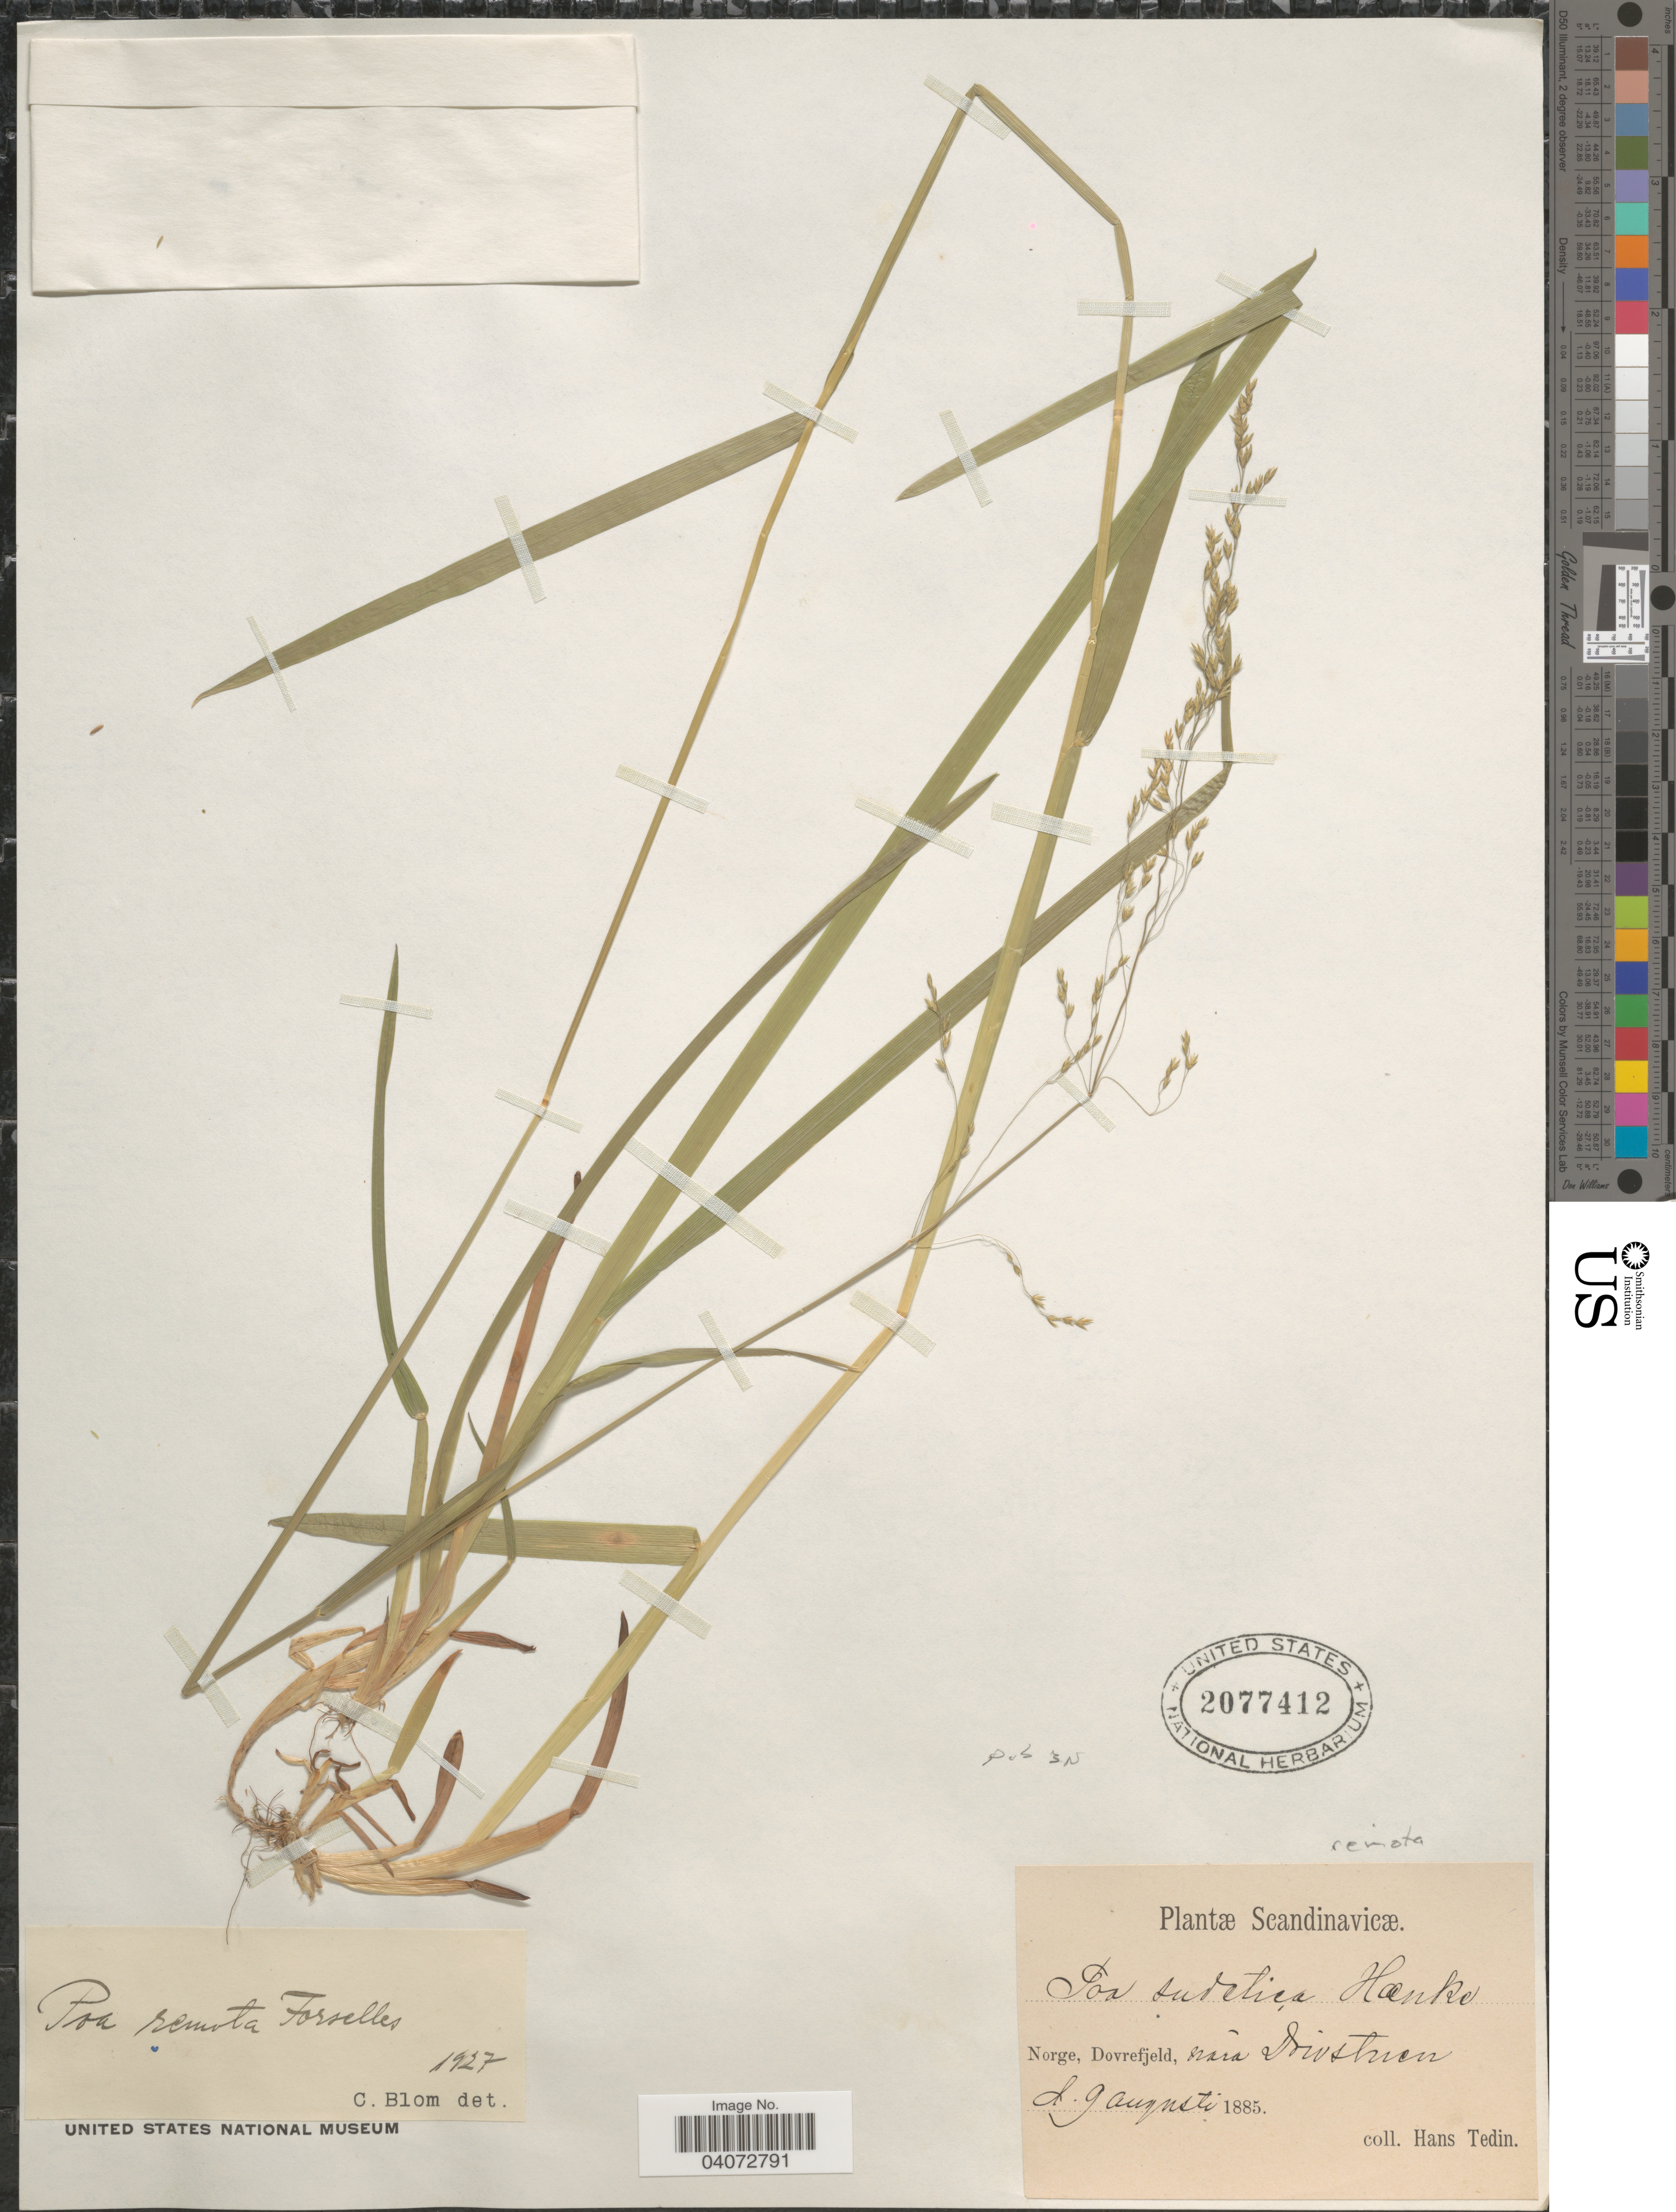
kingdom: Plantae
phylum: Tracheophyta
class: Liliopsida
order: Poales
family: Poaceae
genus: Poa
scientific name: Poa remota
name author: Forselles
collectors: H. Tedin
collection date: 1885-08-09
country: Norway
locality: Scandinavicæ. Norge, Dovrefjeld, nara Drivstuen.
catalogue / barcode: US 2077412